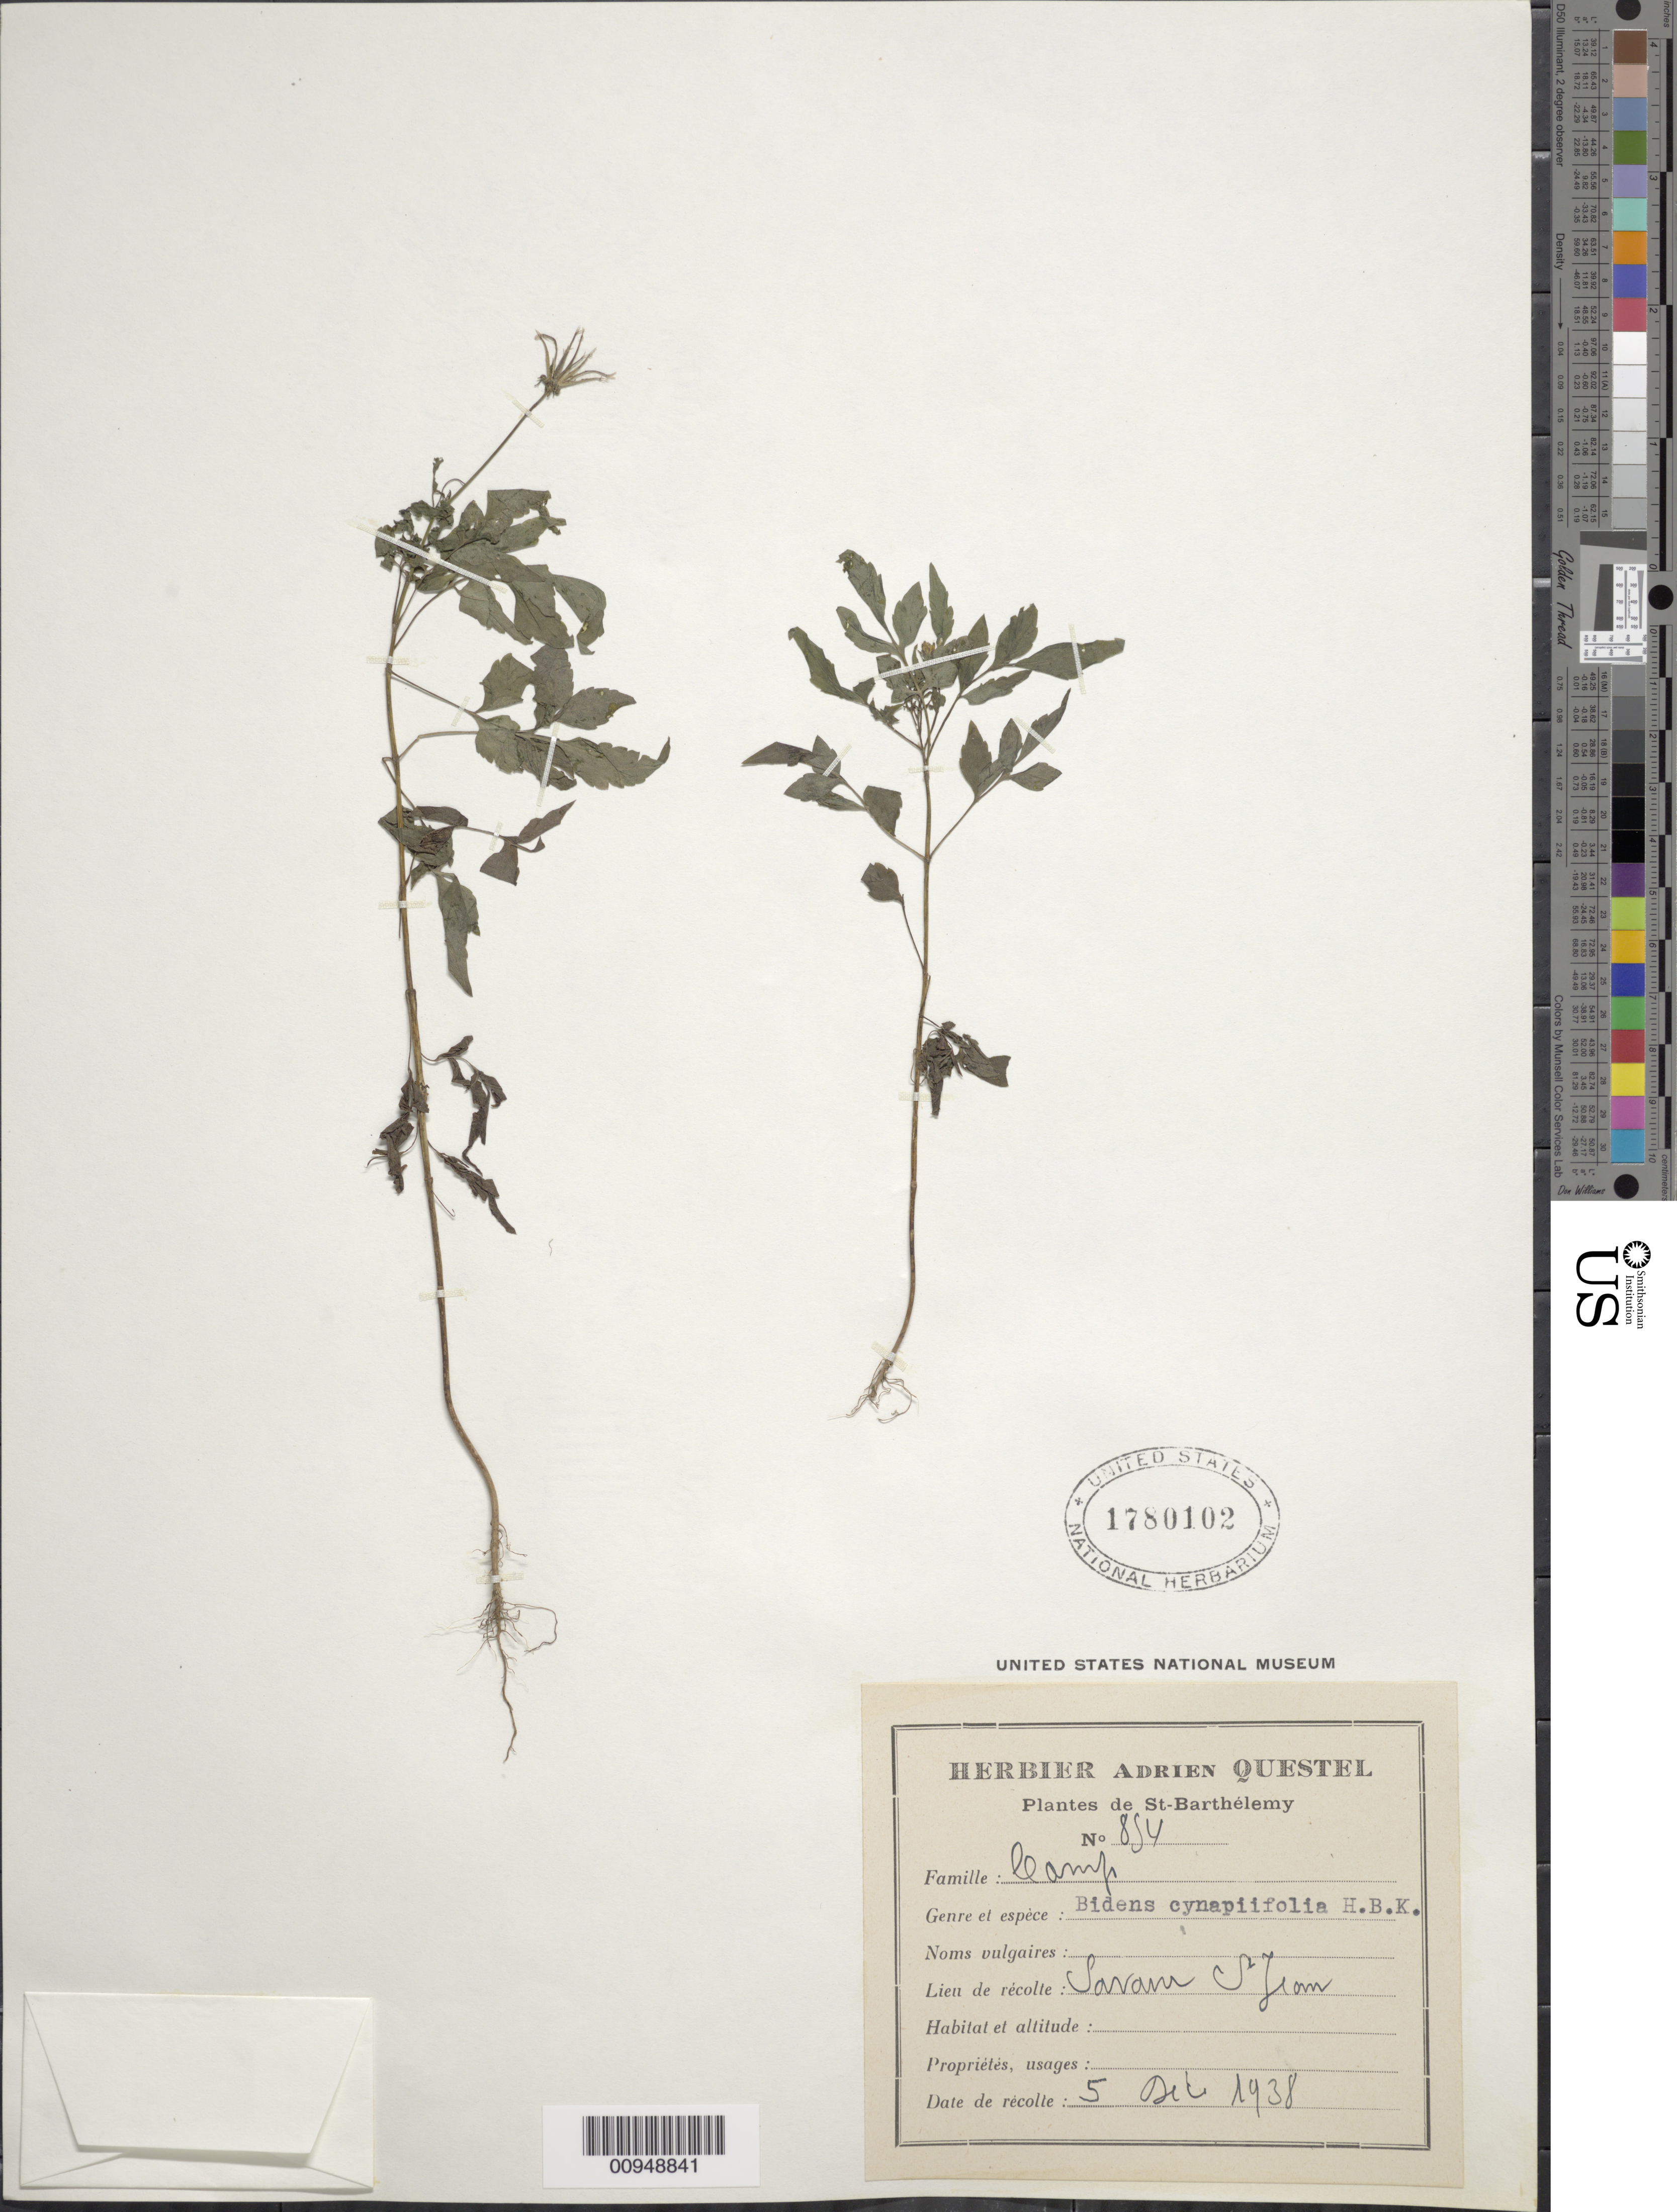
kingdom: Plantae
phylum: Tracheophyta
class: Magnoliopsida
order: Asterales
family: Asteraceae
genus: Bidens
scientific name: Bidens cynapiifolia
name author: Kunth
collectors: A. Questel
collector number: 854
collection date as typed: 05 Dec 1938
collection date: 1938-12-05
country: Saint Barthélemy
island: St. Barthélemy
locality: St. Jean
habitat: Savana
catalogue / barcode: US 1780102